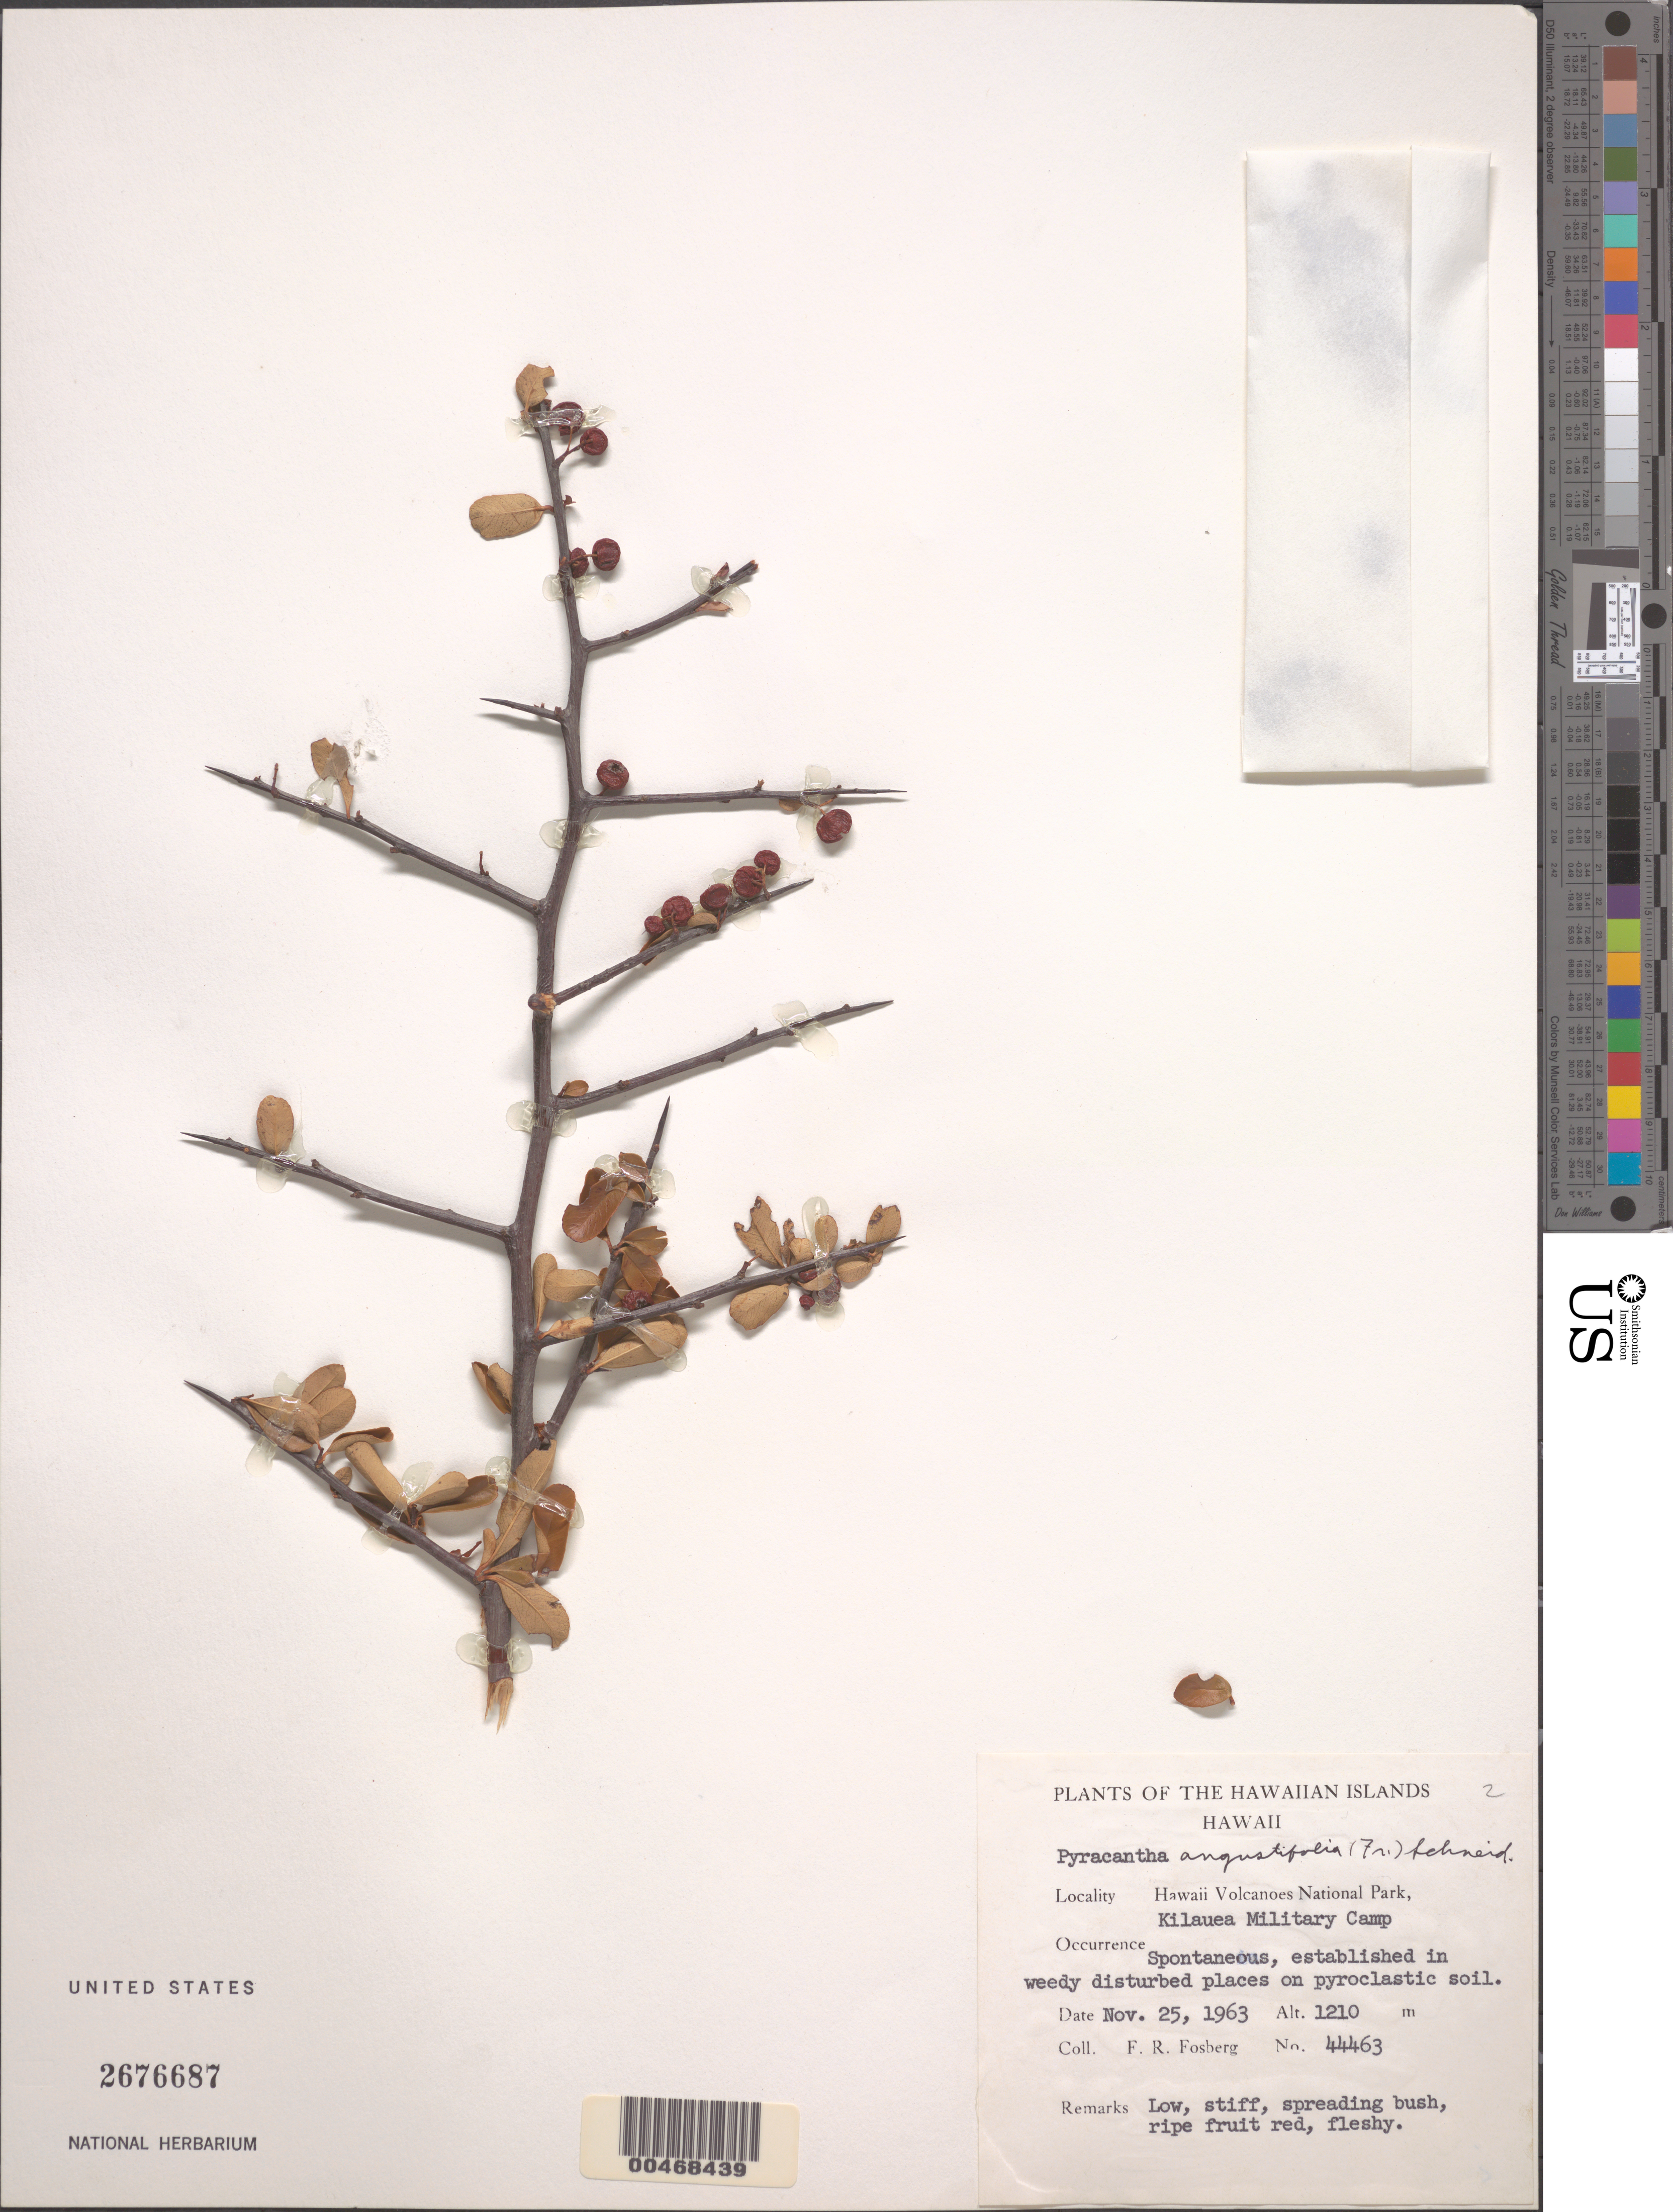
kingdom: Plantae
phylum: Tracheophyta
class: Magnoliopsida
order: Rosales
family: Rosaceae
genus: Pyracantha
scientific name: Pyracantha angustifolia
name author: C.K. Schneid.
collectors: F. R. Fosberg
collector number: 44463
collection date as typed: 25 Nov 1963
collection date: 1963-11-25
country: United States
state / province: Hawaii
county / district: Hawaii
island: Hawaii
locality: Hawaii Volcanoes National Park, Kilauea Military Camp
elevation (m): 1210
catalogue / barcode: US 2676687